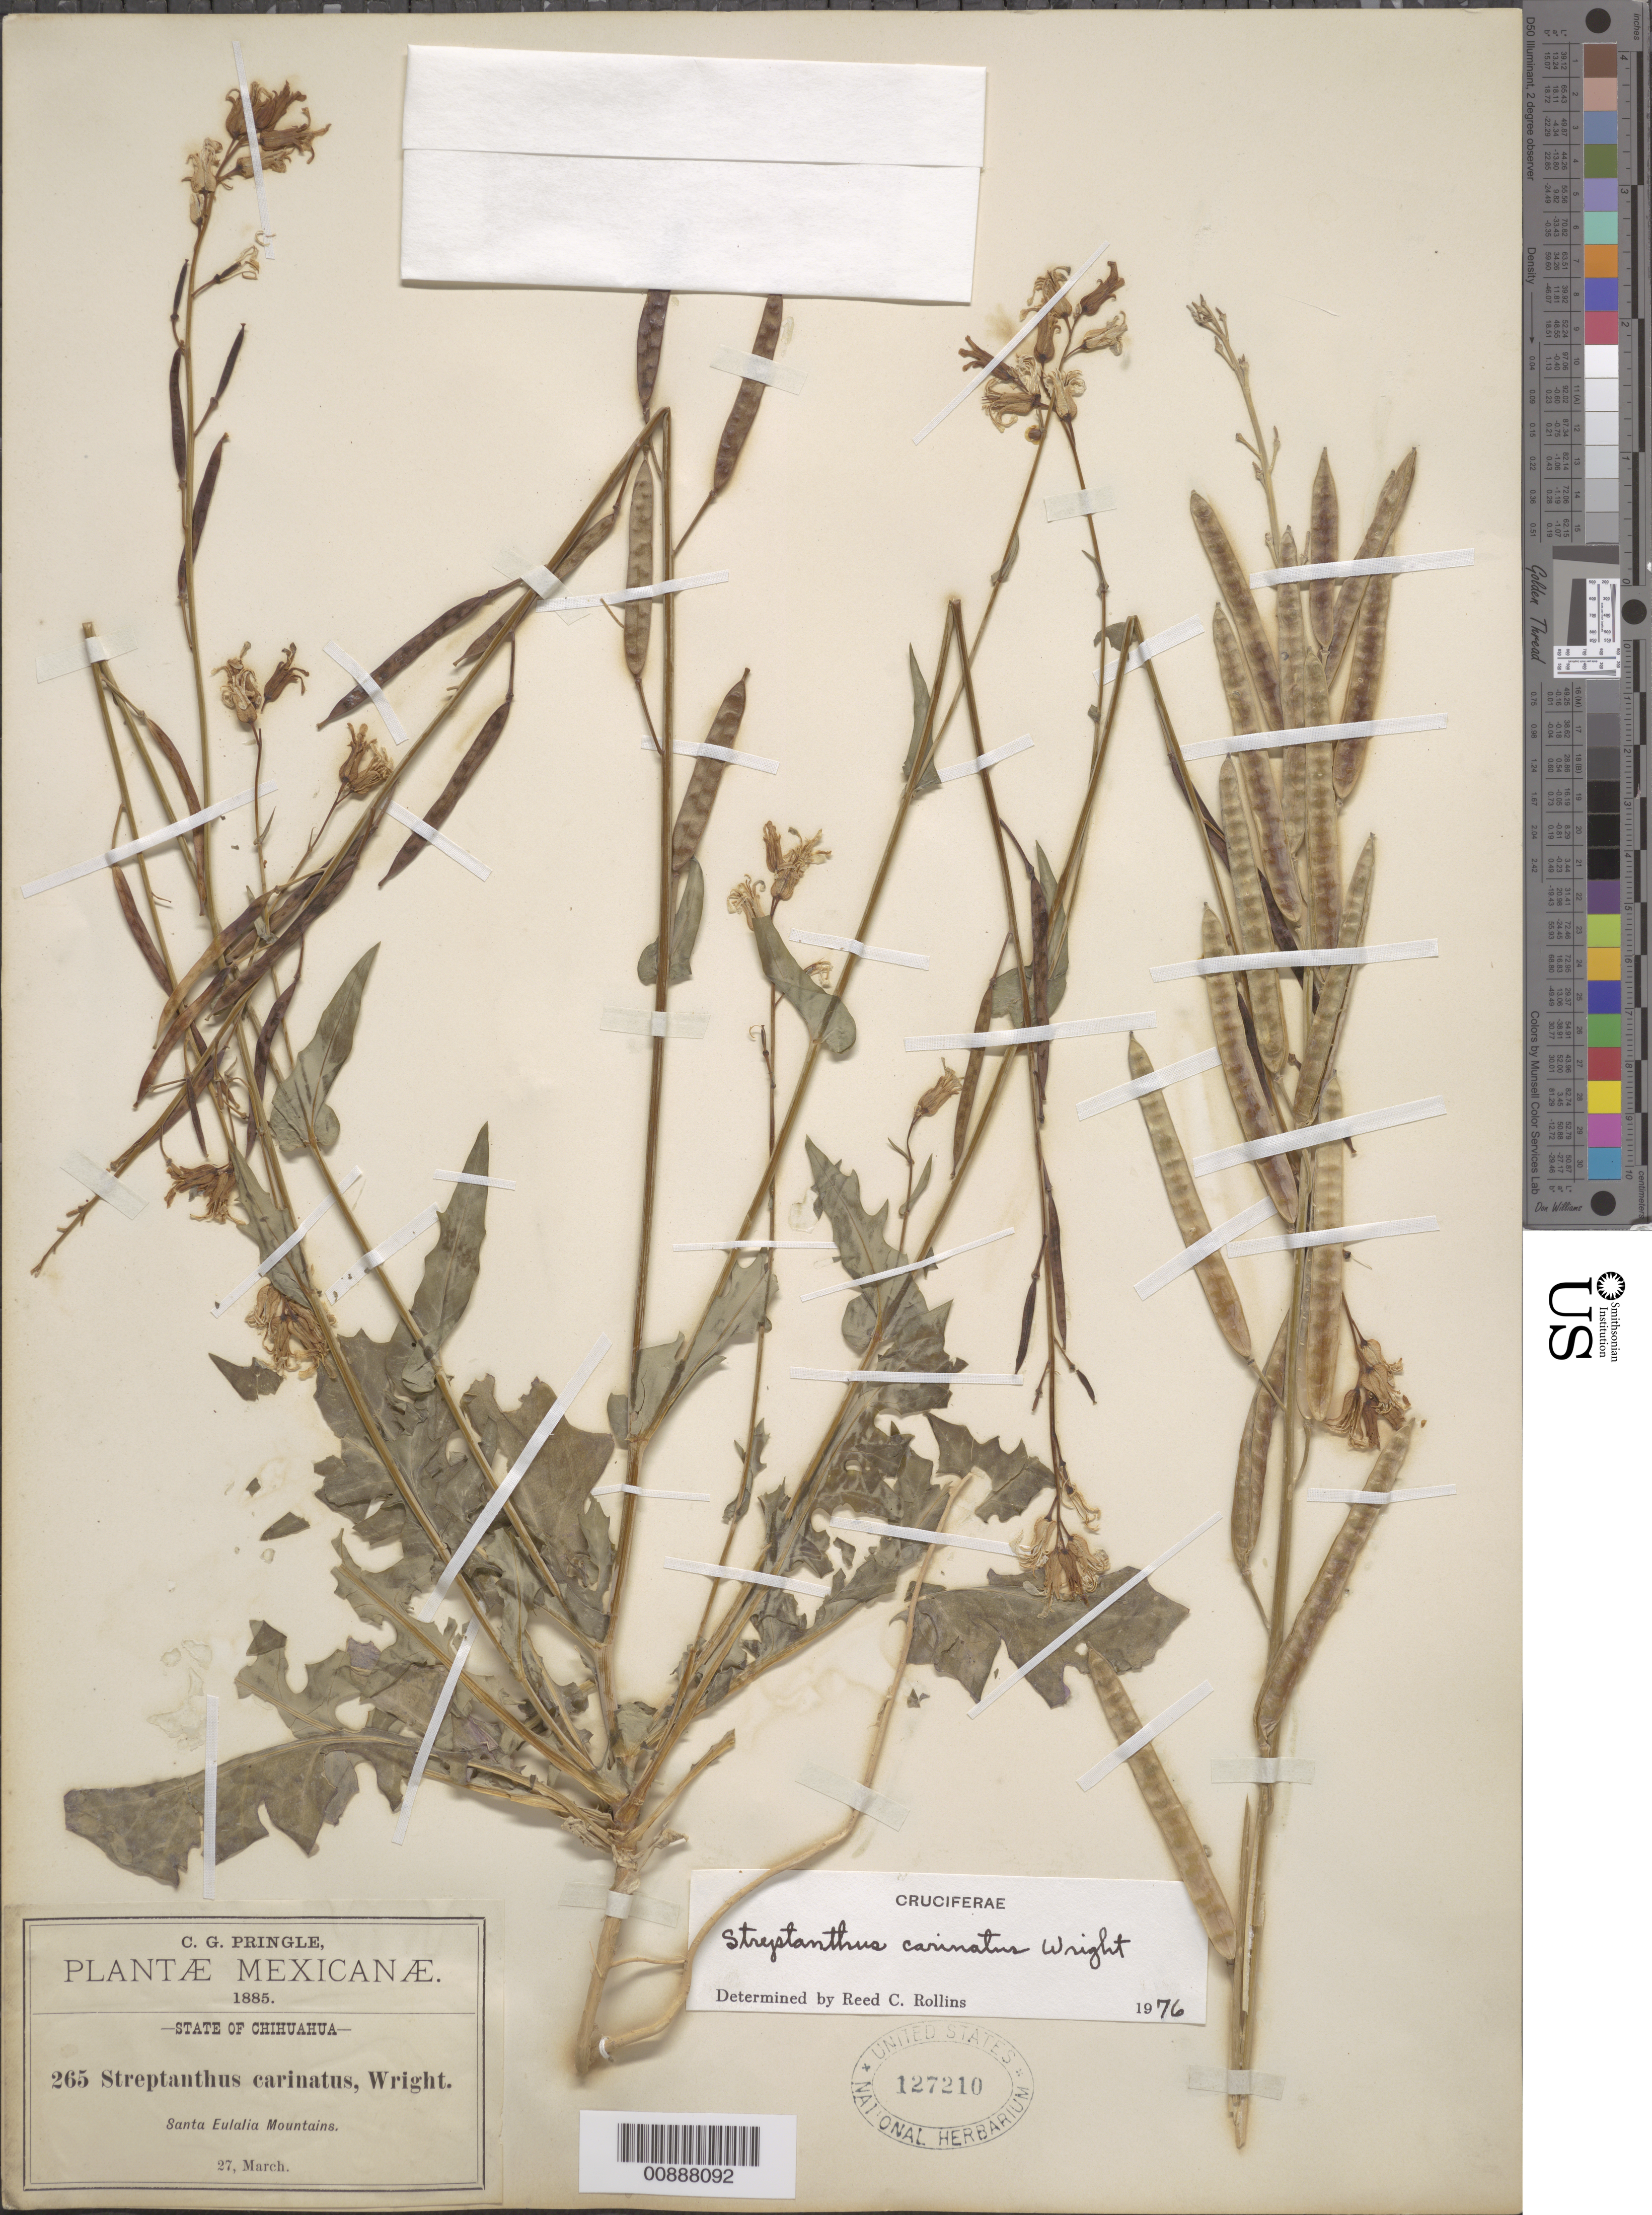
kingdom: Plantae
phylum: Tracheophyta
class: Magnoliopsida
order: Brassicales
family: Brassicaceae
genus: Streptanthus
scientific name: Streptanthus carinatus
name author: C. Wright ex A. Gray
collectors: C. G. Pringle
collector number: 265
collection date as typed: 27 Mar 1885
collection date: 1885-03-27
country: Mexico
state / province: Chihuahua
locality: Santa Eulalia Mountains.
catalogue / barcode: US 127210